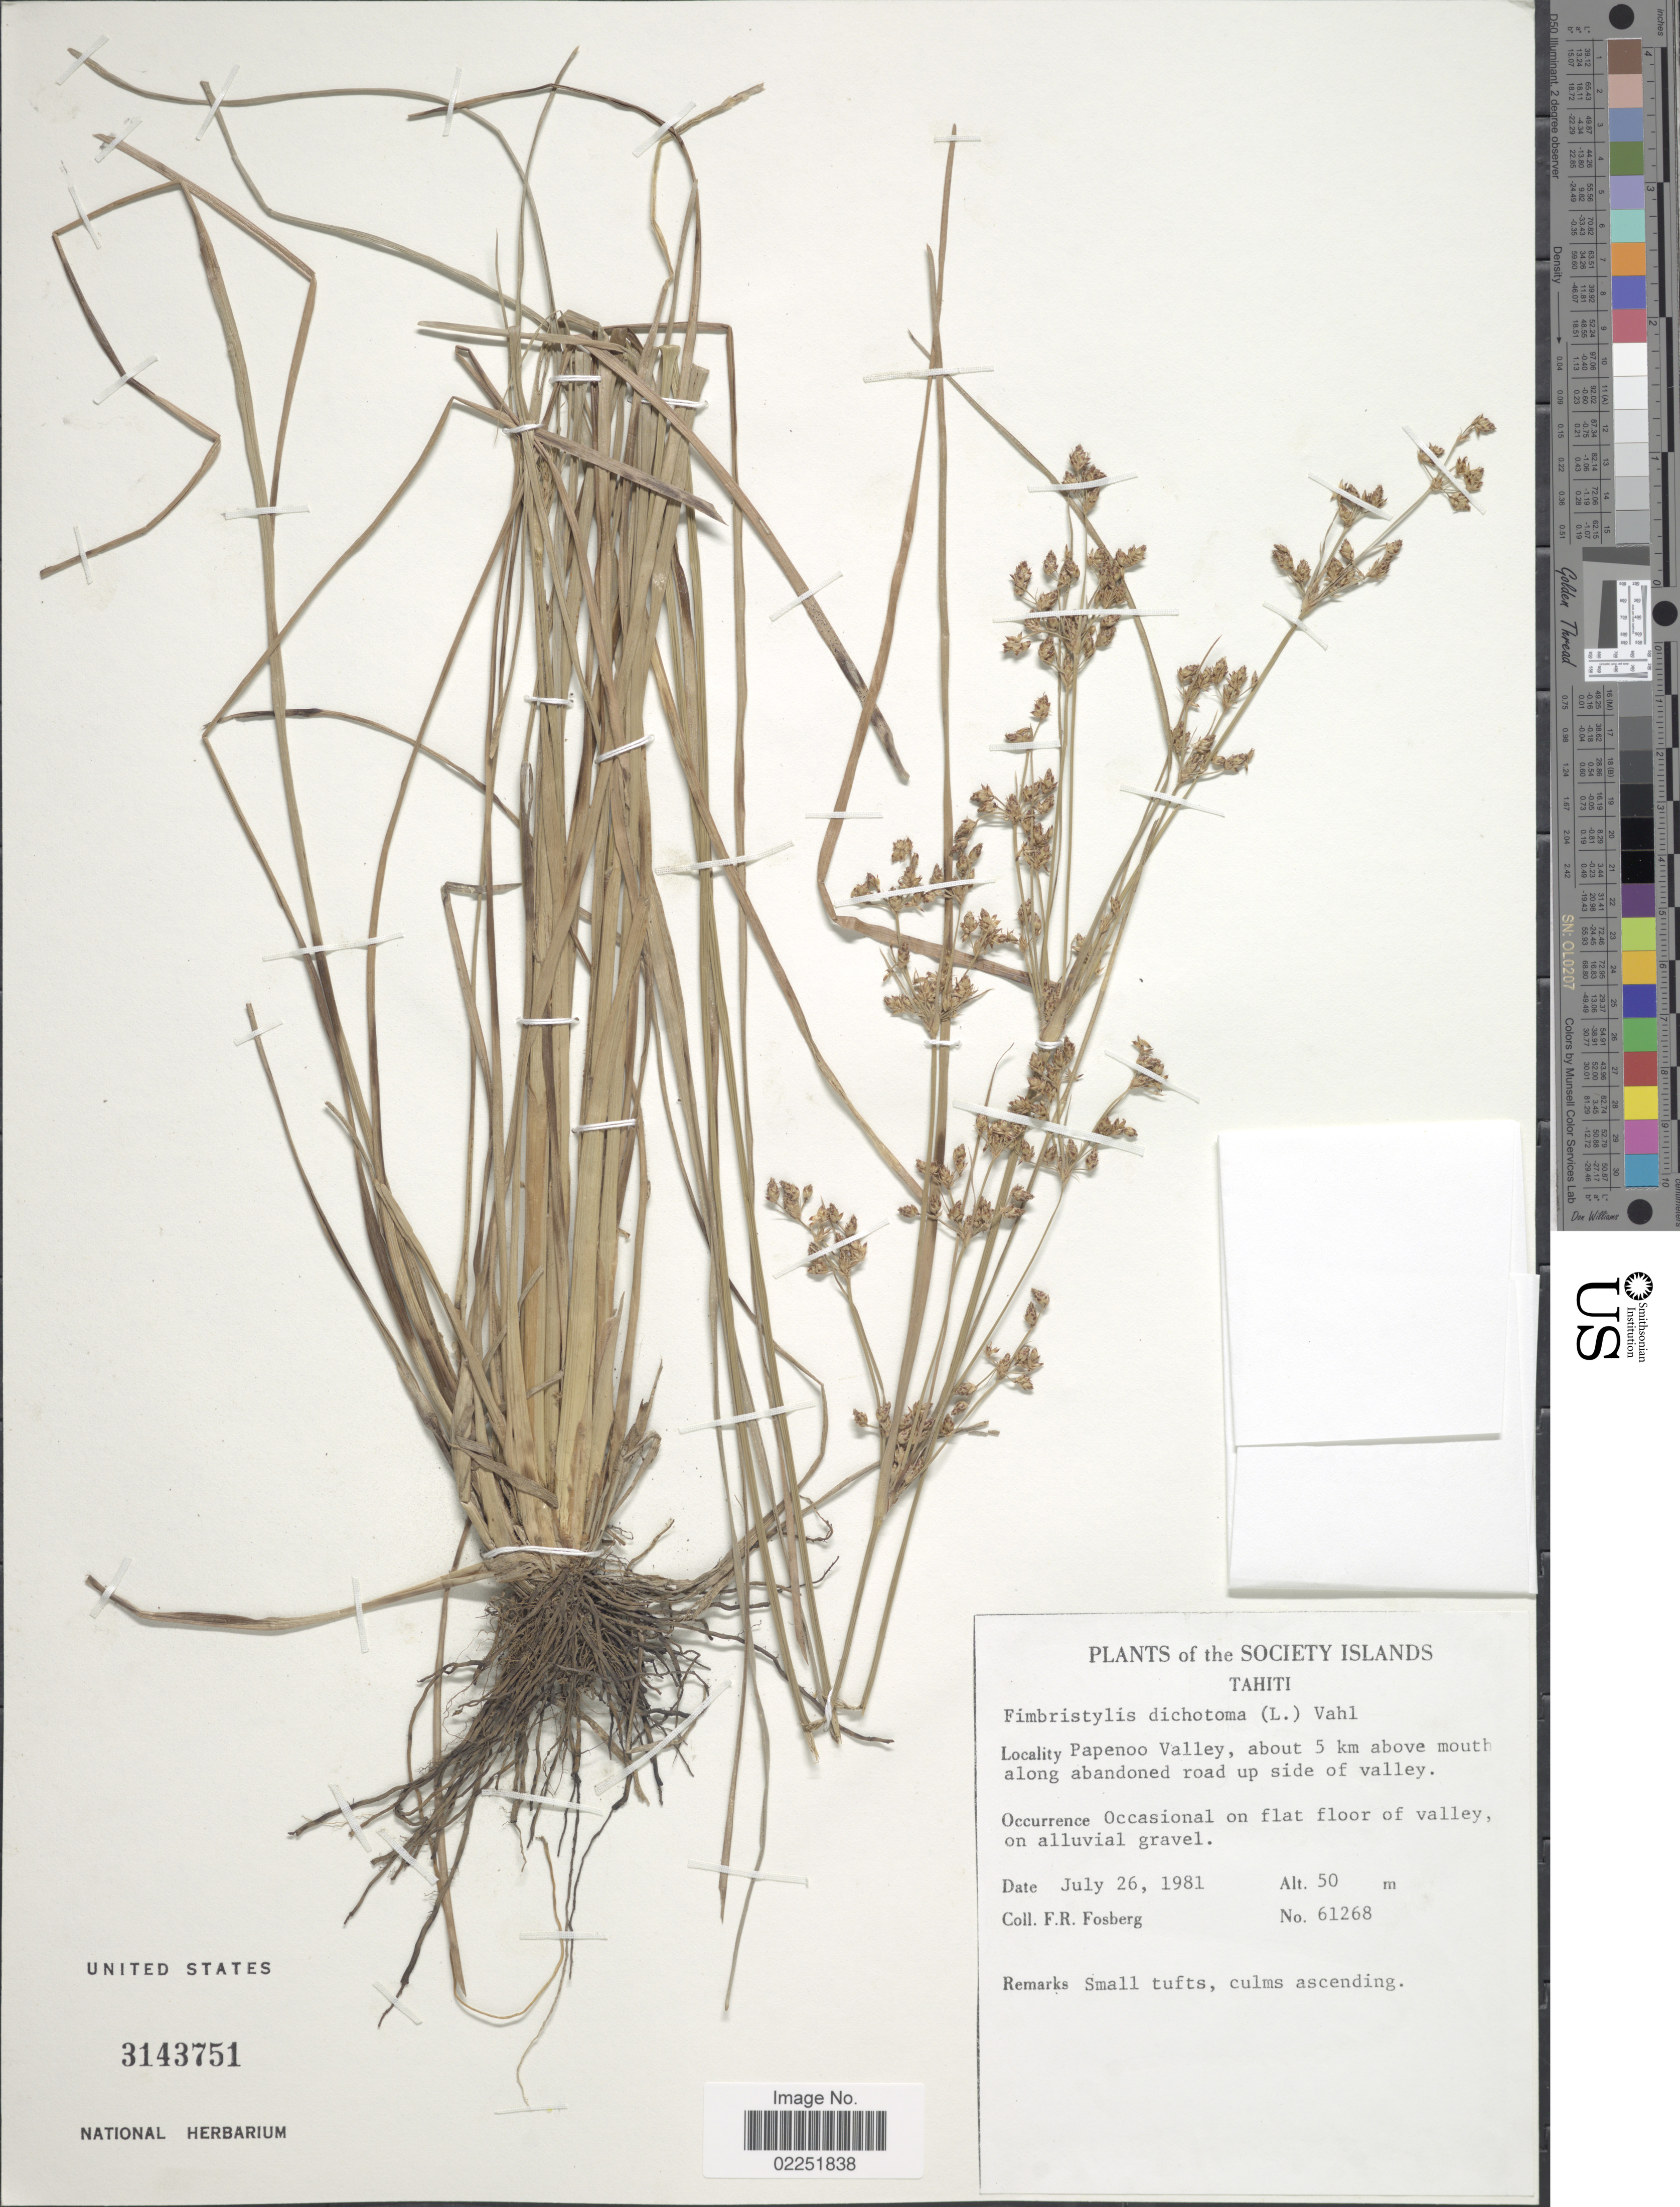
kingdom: Plantae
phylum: Tracheophyta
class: Liliopsida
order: Poales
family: Cyperaceae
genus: Fimbristylis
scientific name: Fimbristylis dichotoma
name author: (L.) Vahl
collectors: F. R. Fosberg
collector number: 61268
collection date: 1981-07-26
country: French Polynesia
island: Tahiti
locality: Society Islands, Tahiti. Papenoo Valley, about 5 km above mouth along abandoned road up side of valley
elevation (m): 50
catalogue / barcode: US 3143751